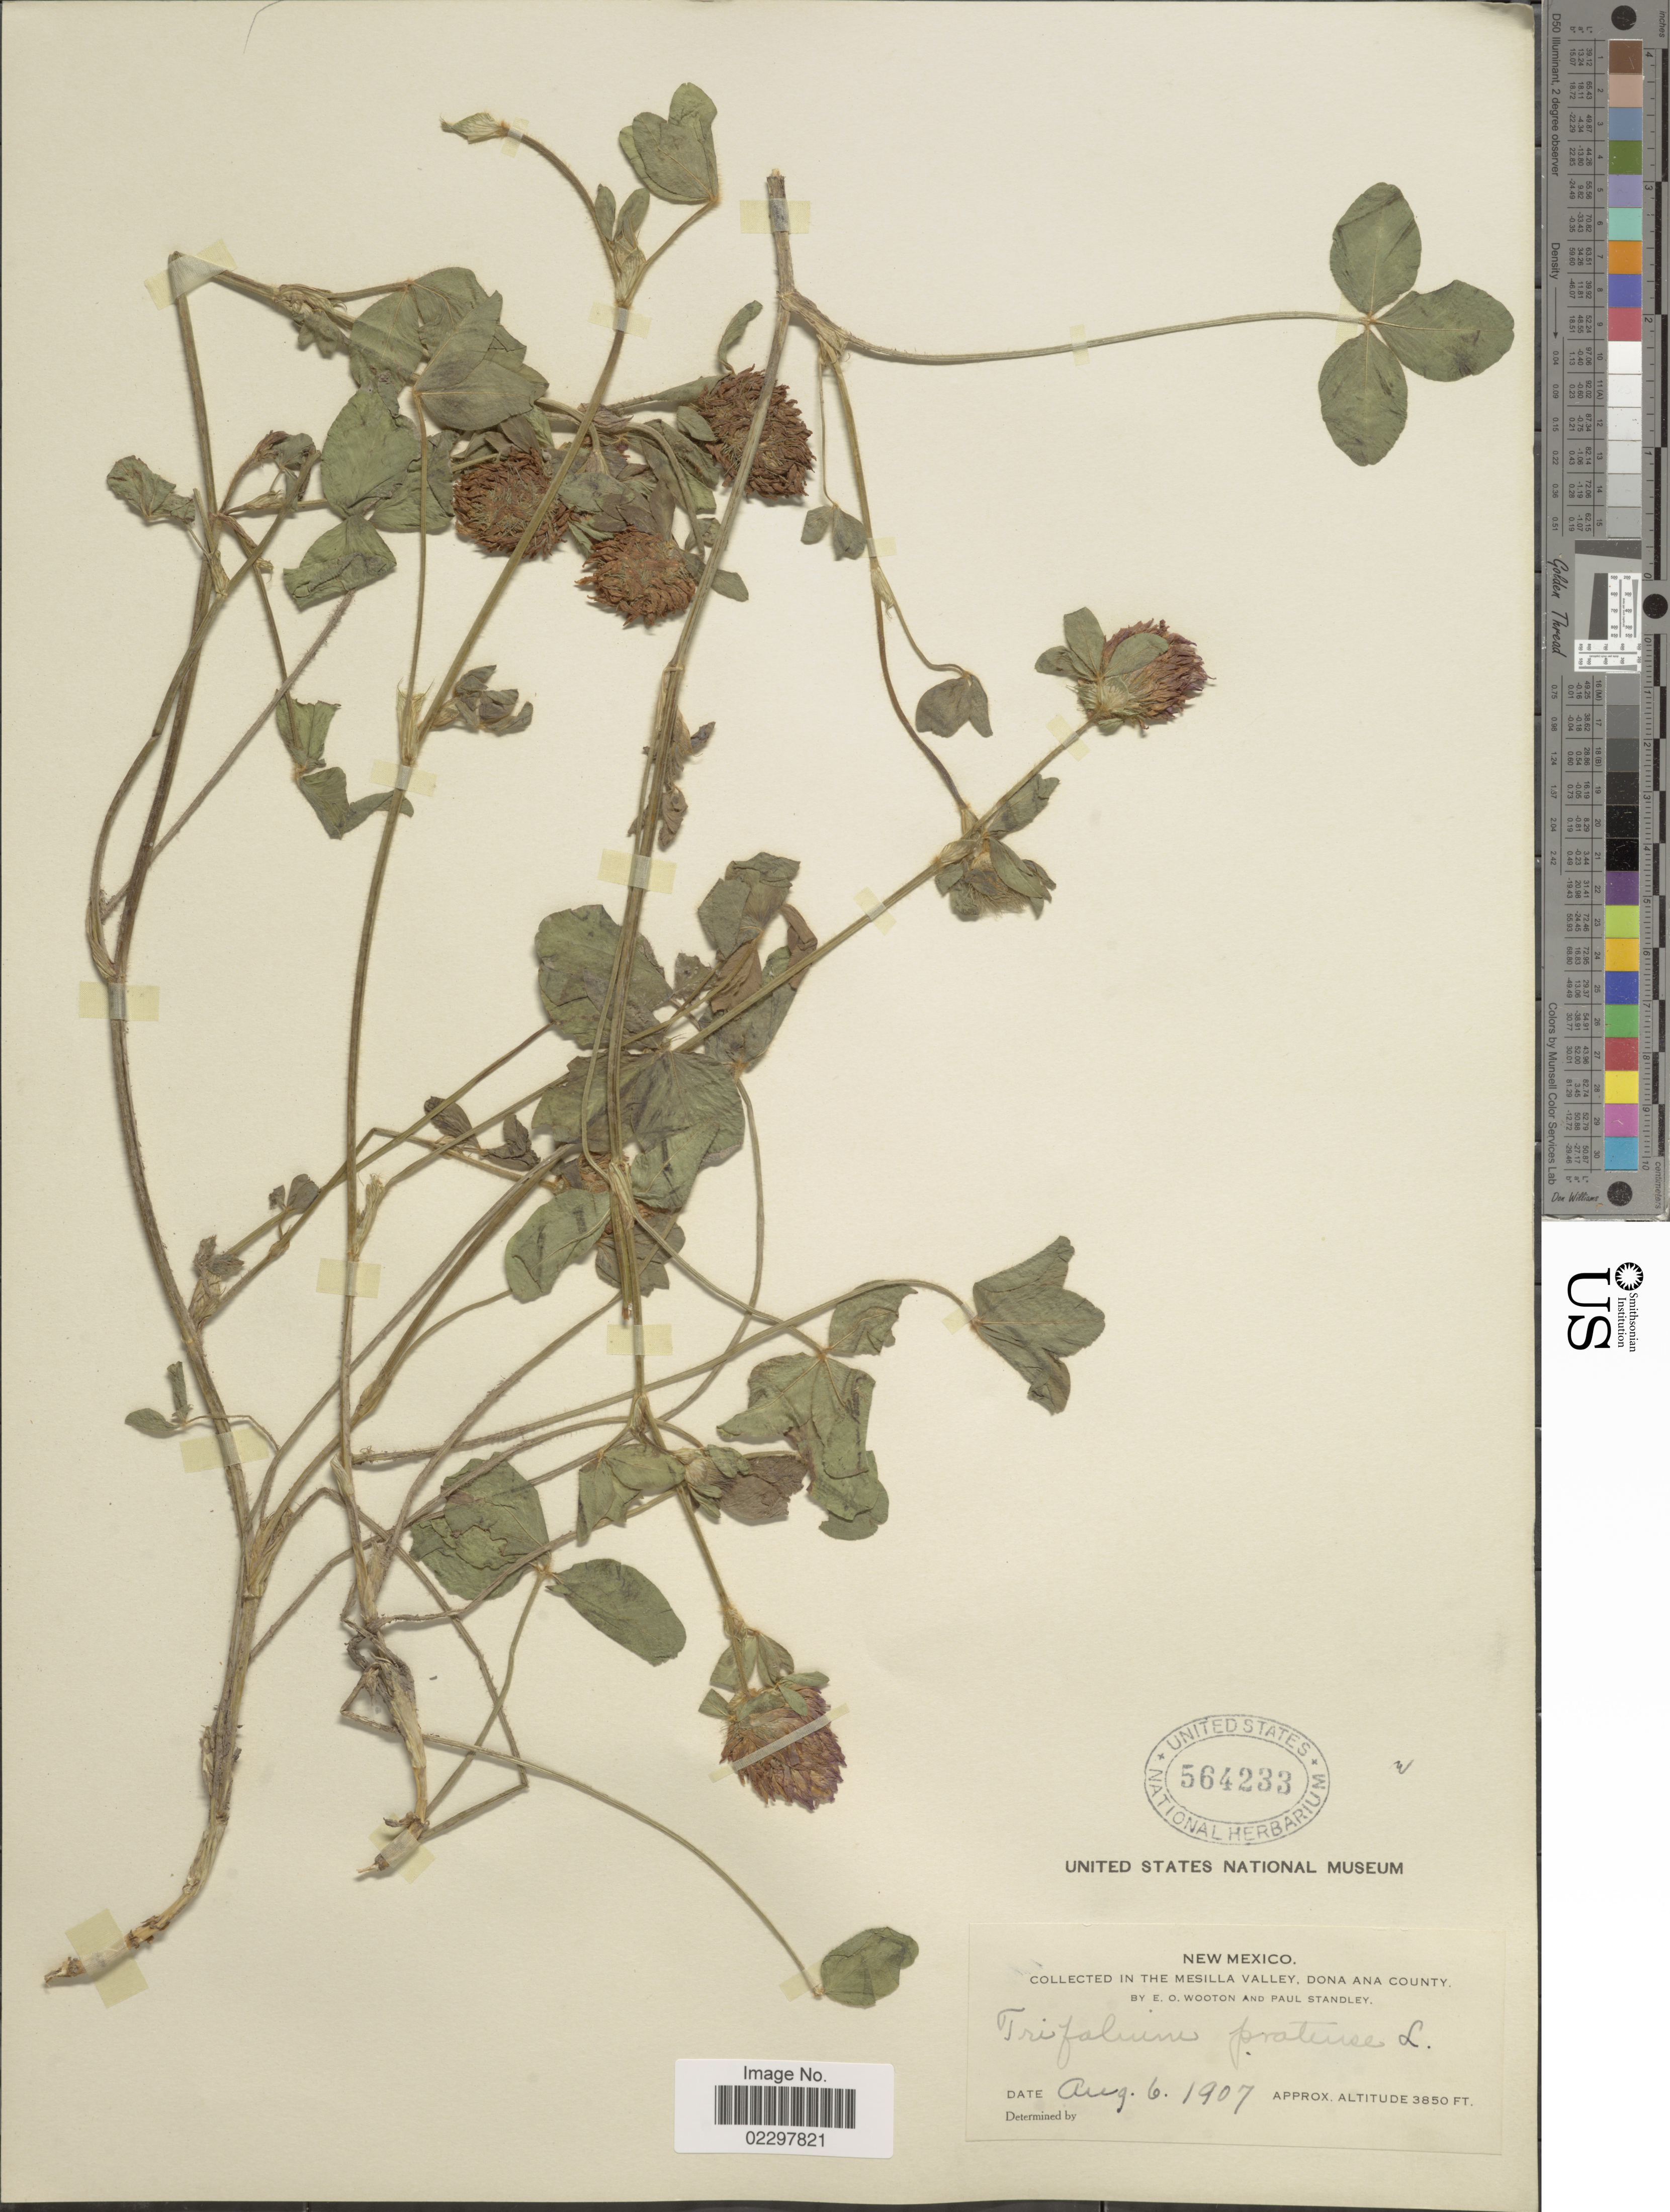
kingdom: Plantae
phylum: Tracheophyta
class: Magnoliopsida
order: Fabales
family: Fabaceae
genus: Trifolium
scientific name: Trifolium pratense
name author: L.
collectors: E. O. Wooton & P. C. Standley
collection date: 1907-08-06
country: United States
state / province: New Mexico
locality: In the Mesilla Valley, Dona Ana County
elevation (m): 1173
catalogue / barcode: US 564233